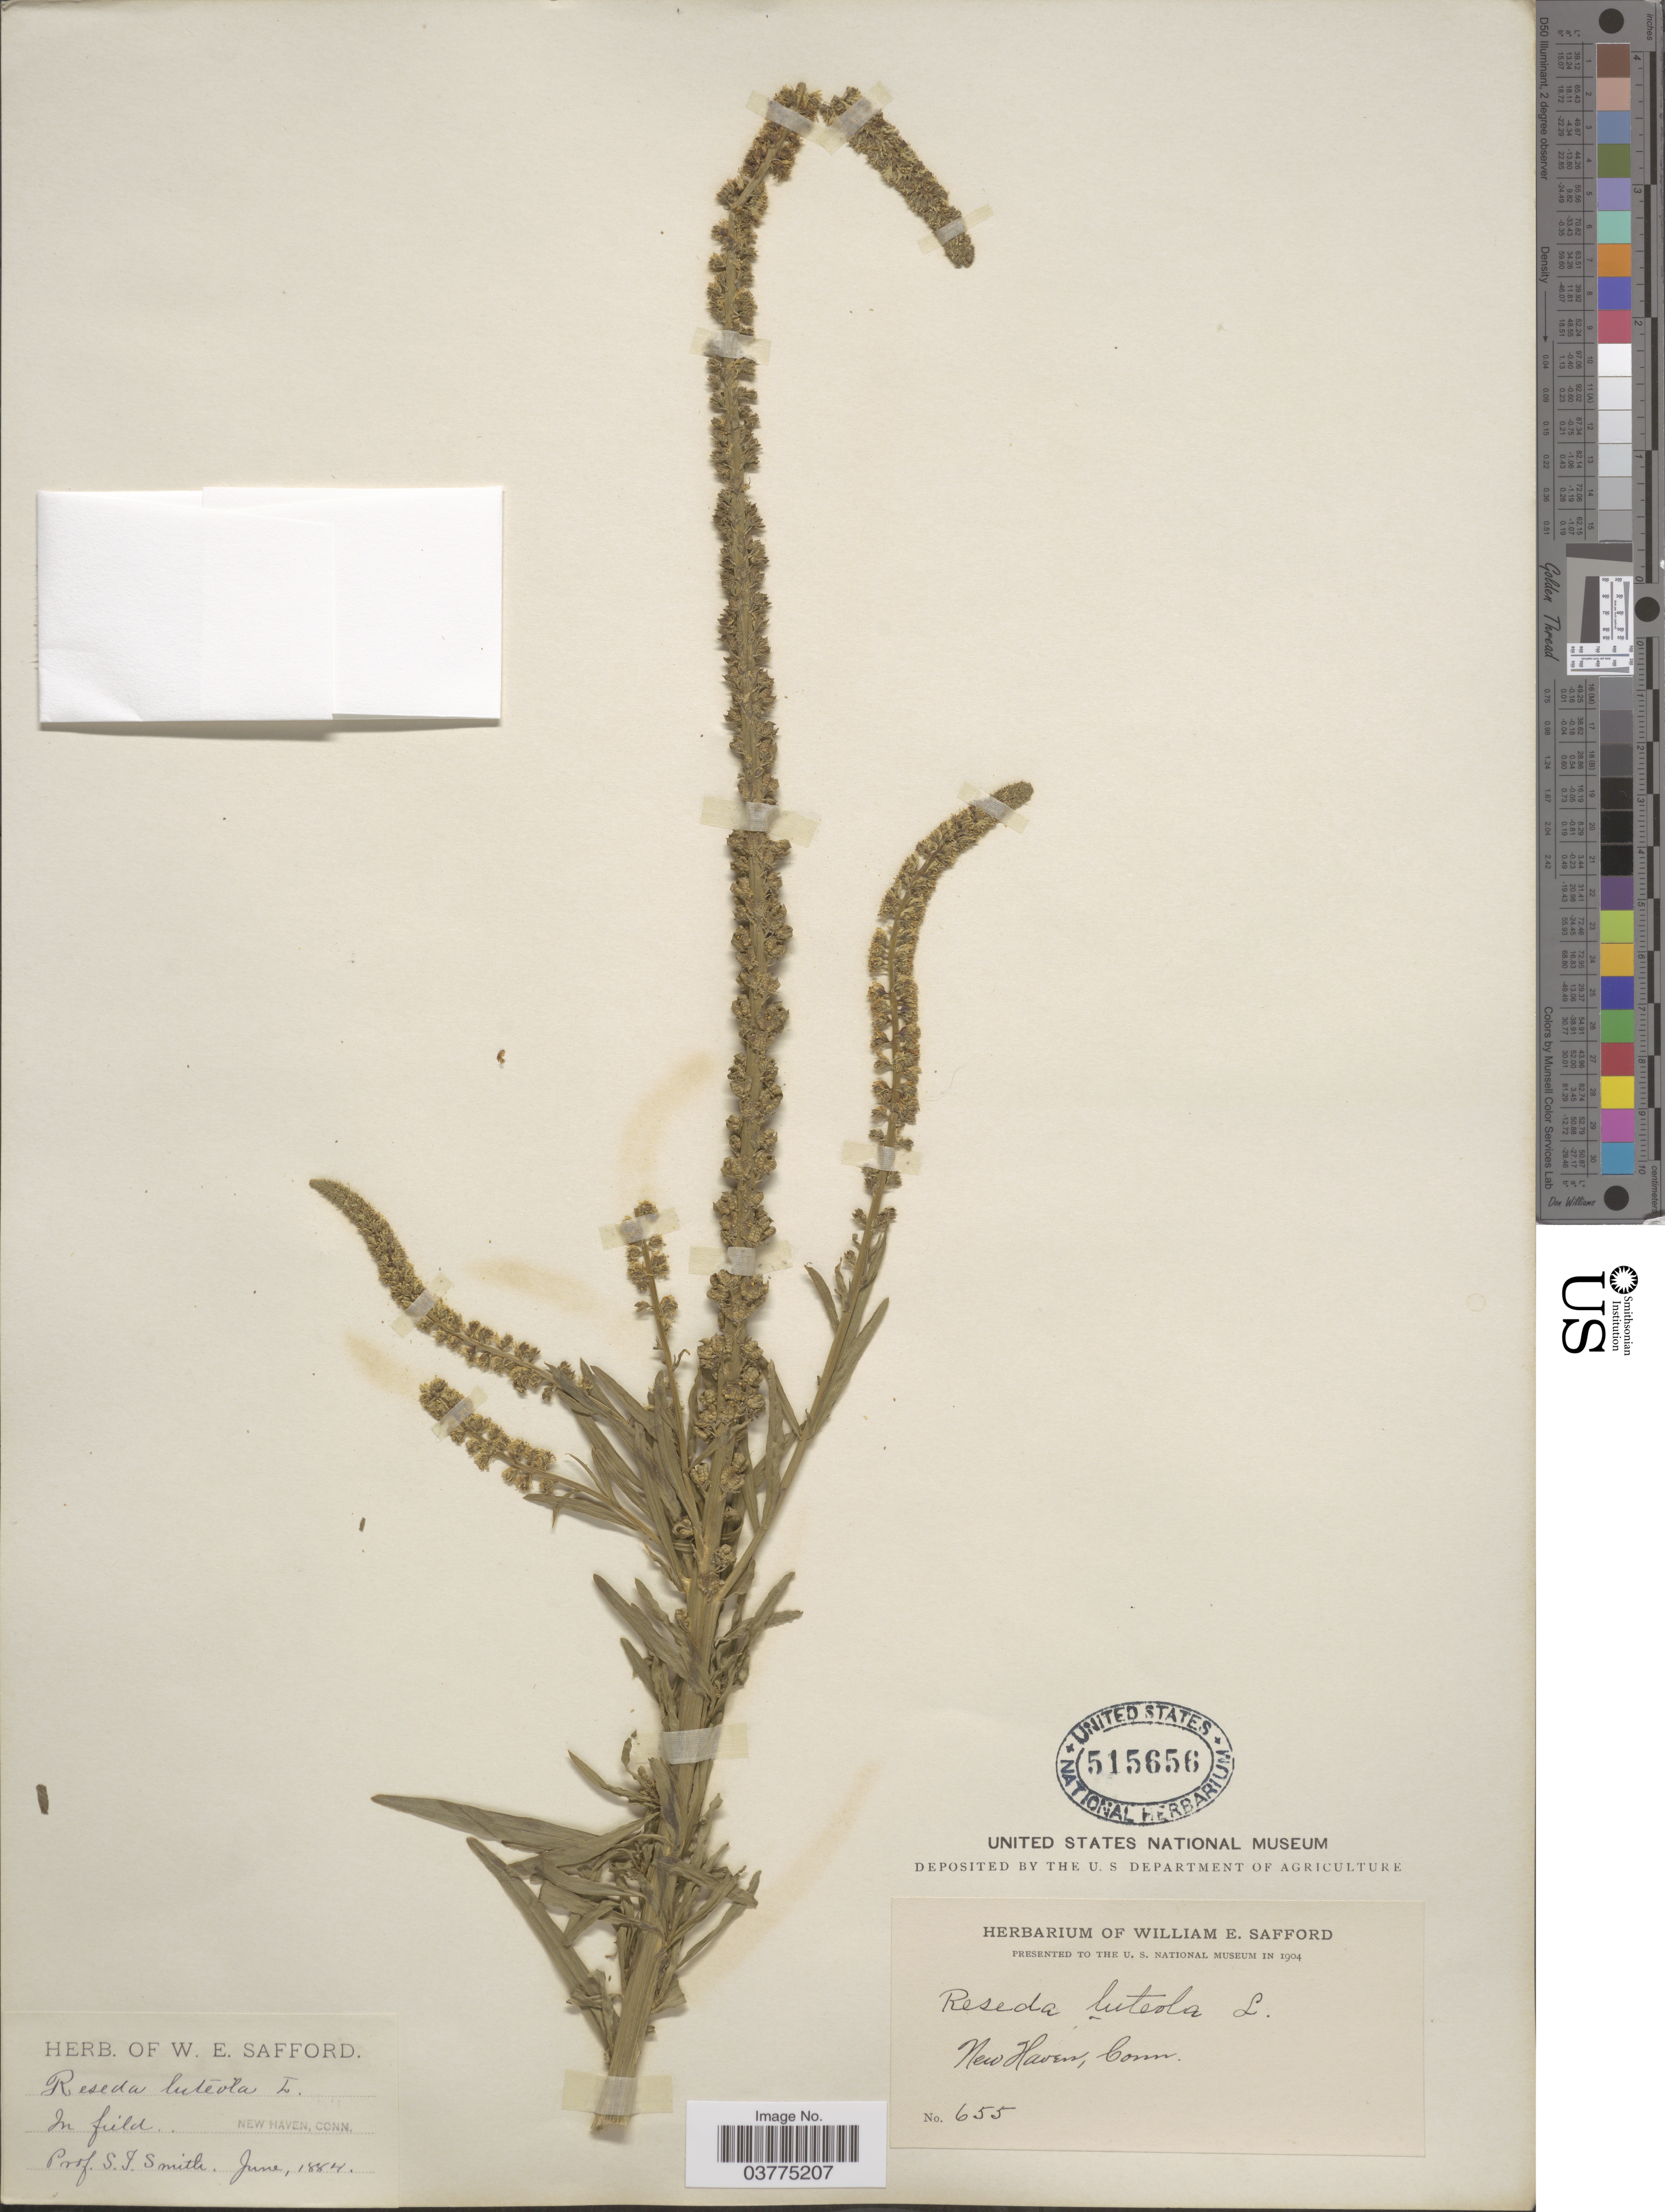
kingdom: Plantae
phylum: Tracheophyta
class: Magnoliopsida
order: Brassicales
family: Resedaceae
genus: Reseda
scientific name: Reseda lutea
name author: L.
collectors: S.F. Smith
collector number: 655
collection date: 1884-06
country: United States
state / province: Connecticut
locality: In field. New Haven.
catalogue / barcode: US 515656